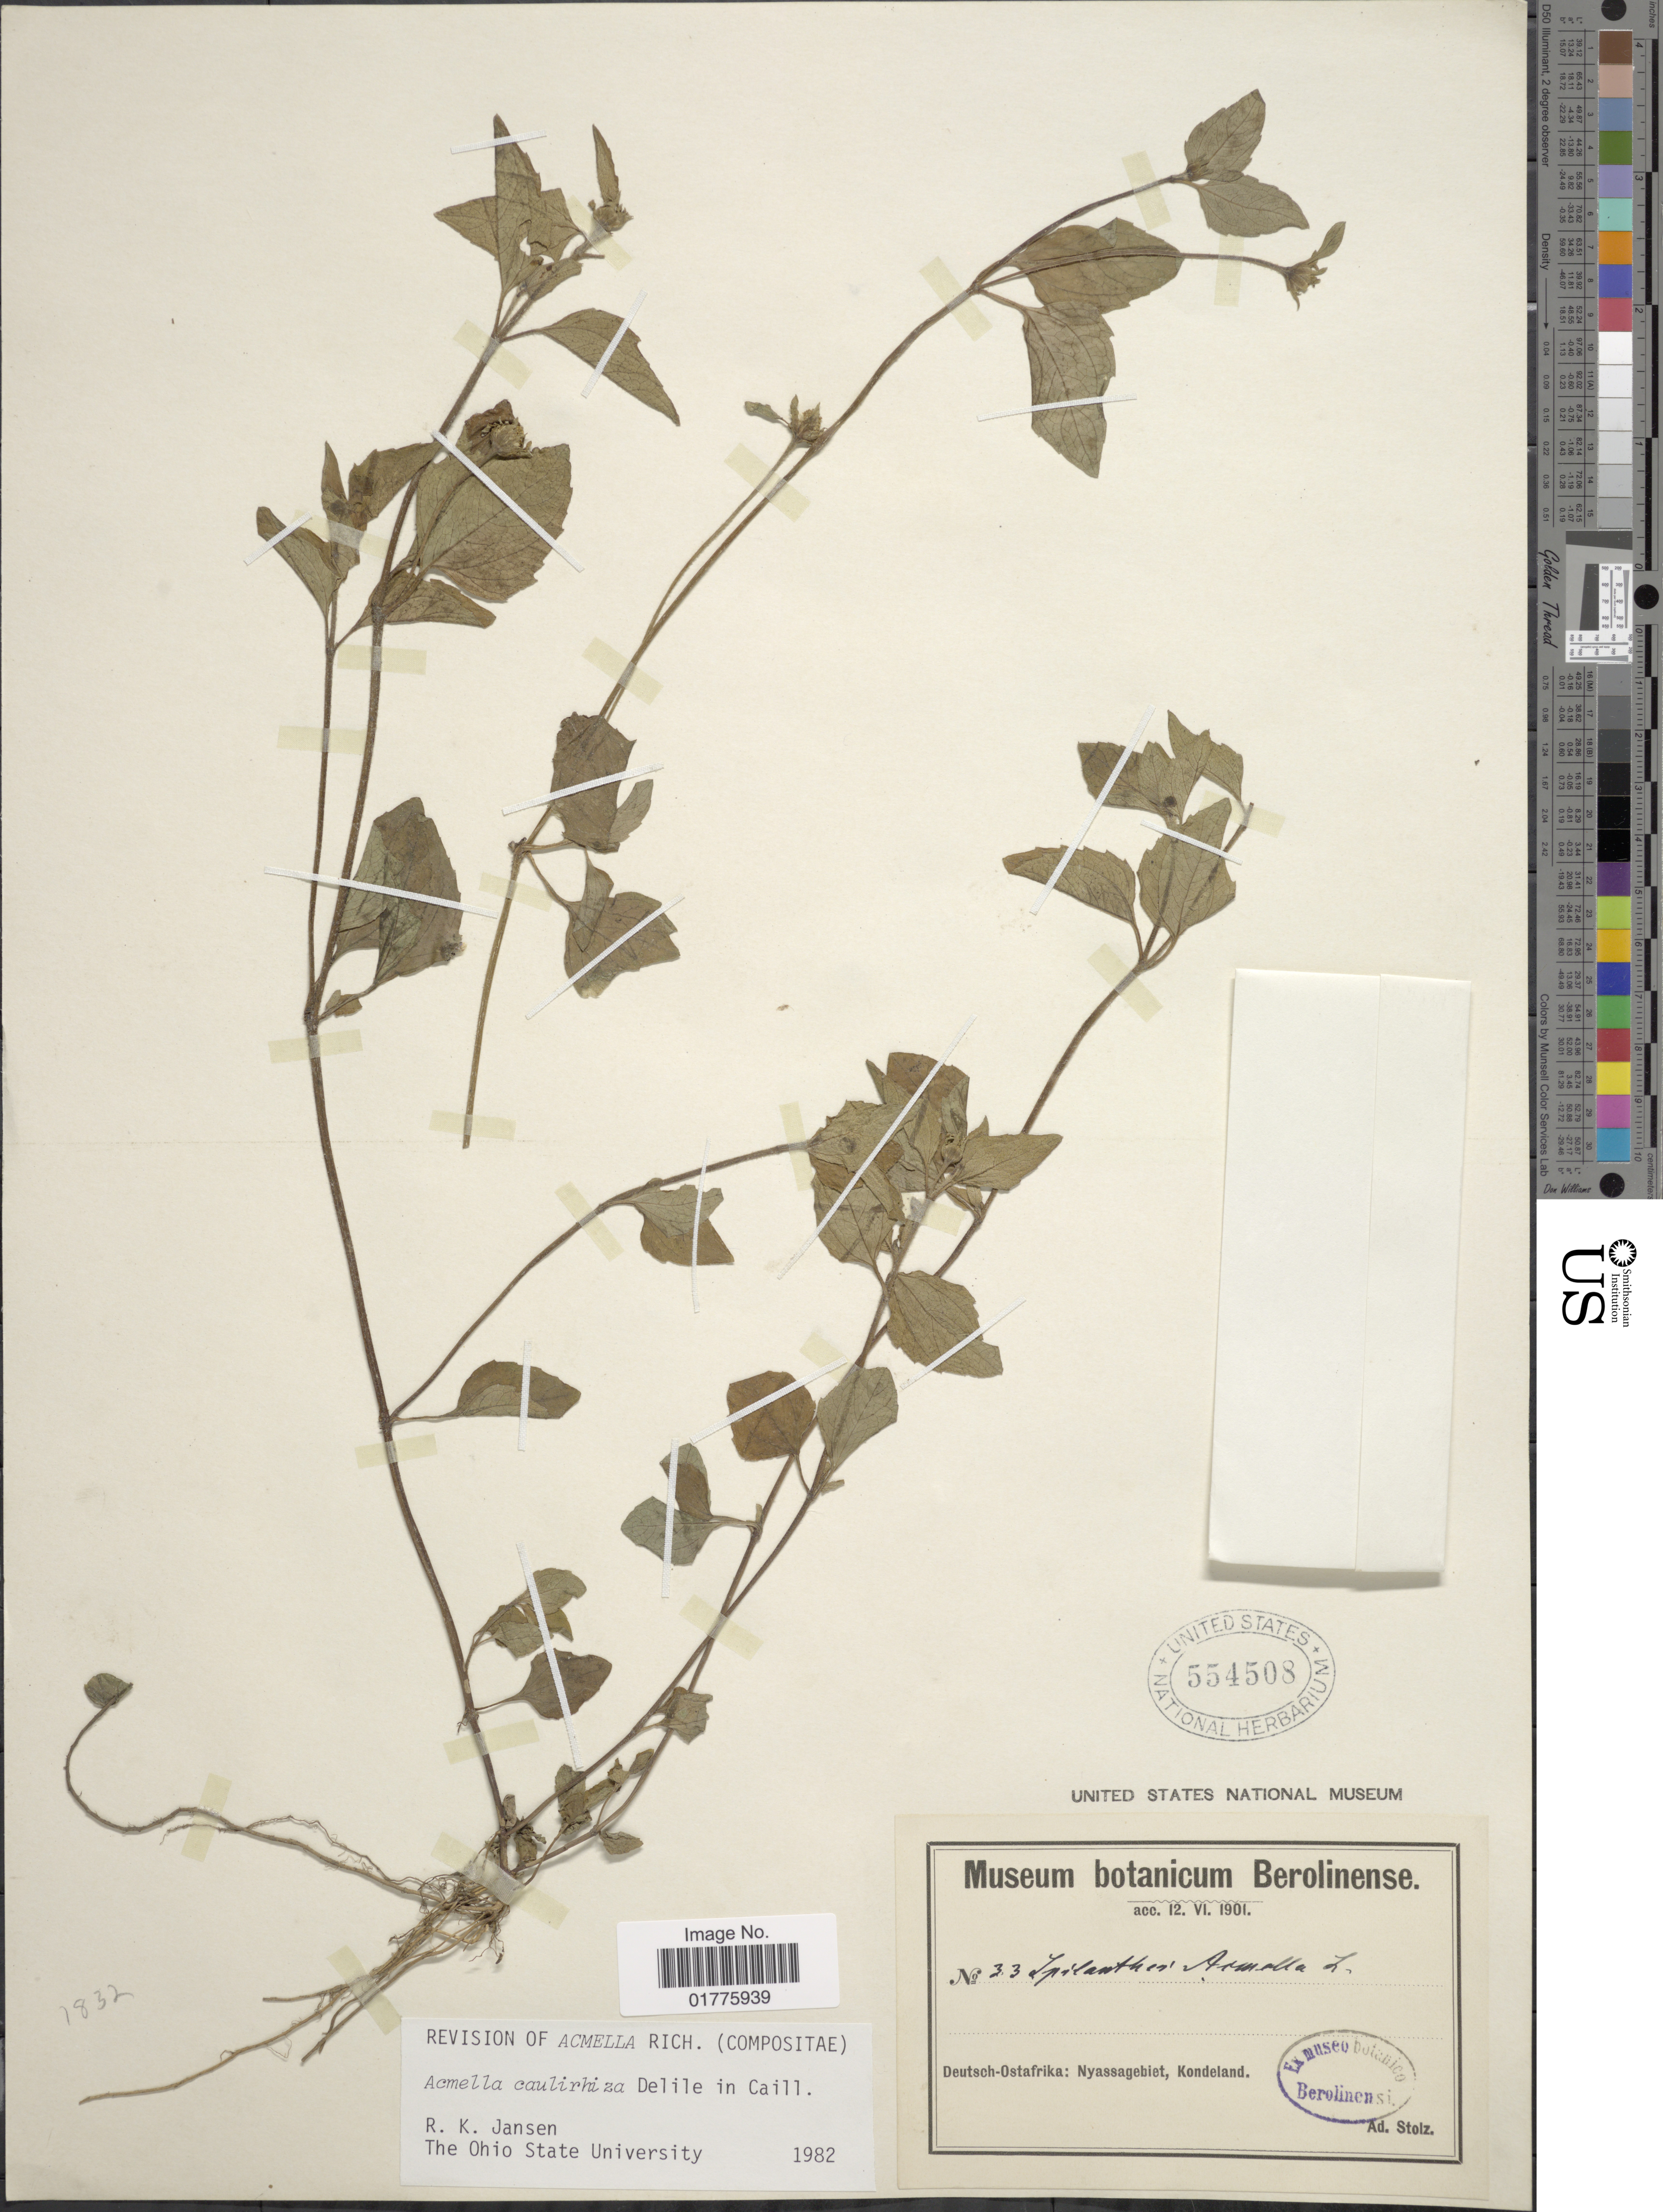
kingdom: Plantae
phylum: Tracheophyta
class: Magnoliopsida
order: Asterales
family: Asteraceae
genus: Acmella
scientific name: Acmella caulirhiza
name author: Delile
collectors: A. Stolz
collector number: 33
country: Mozambique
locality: Deutsch-Ostafrika: Nyassagebiet, Kondeland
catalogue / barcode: US 554508